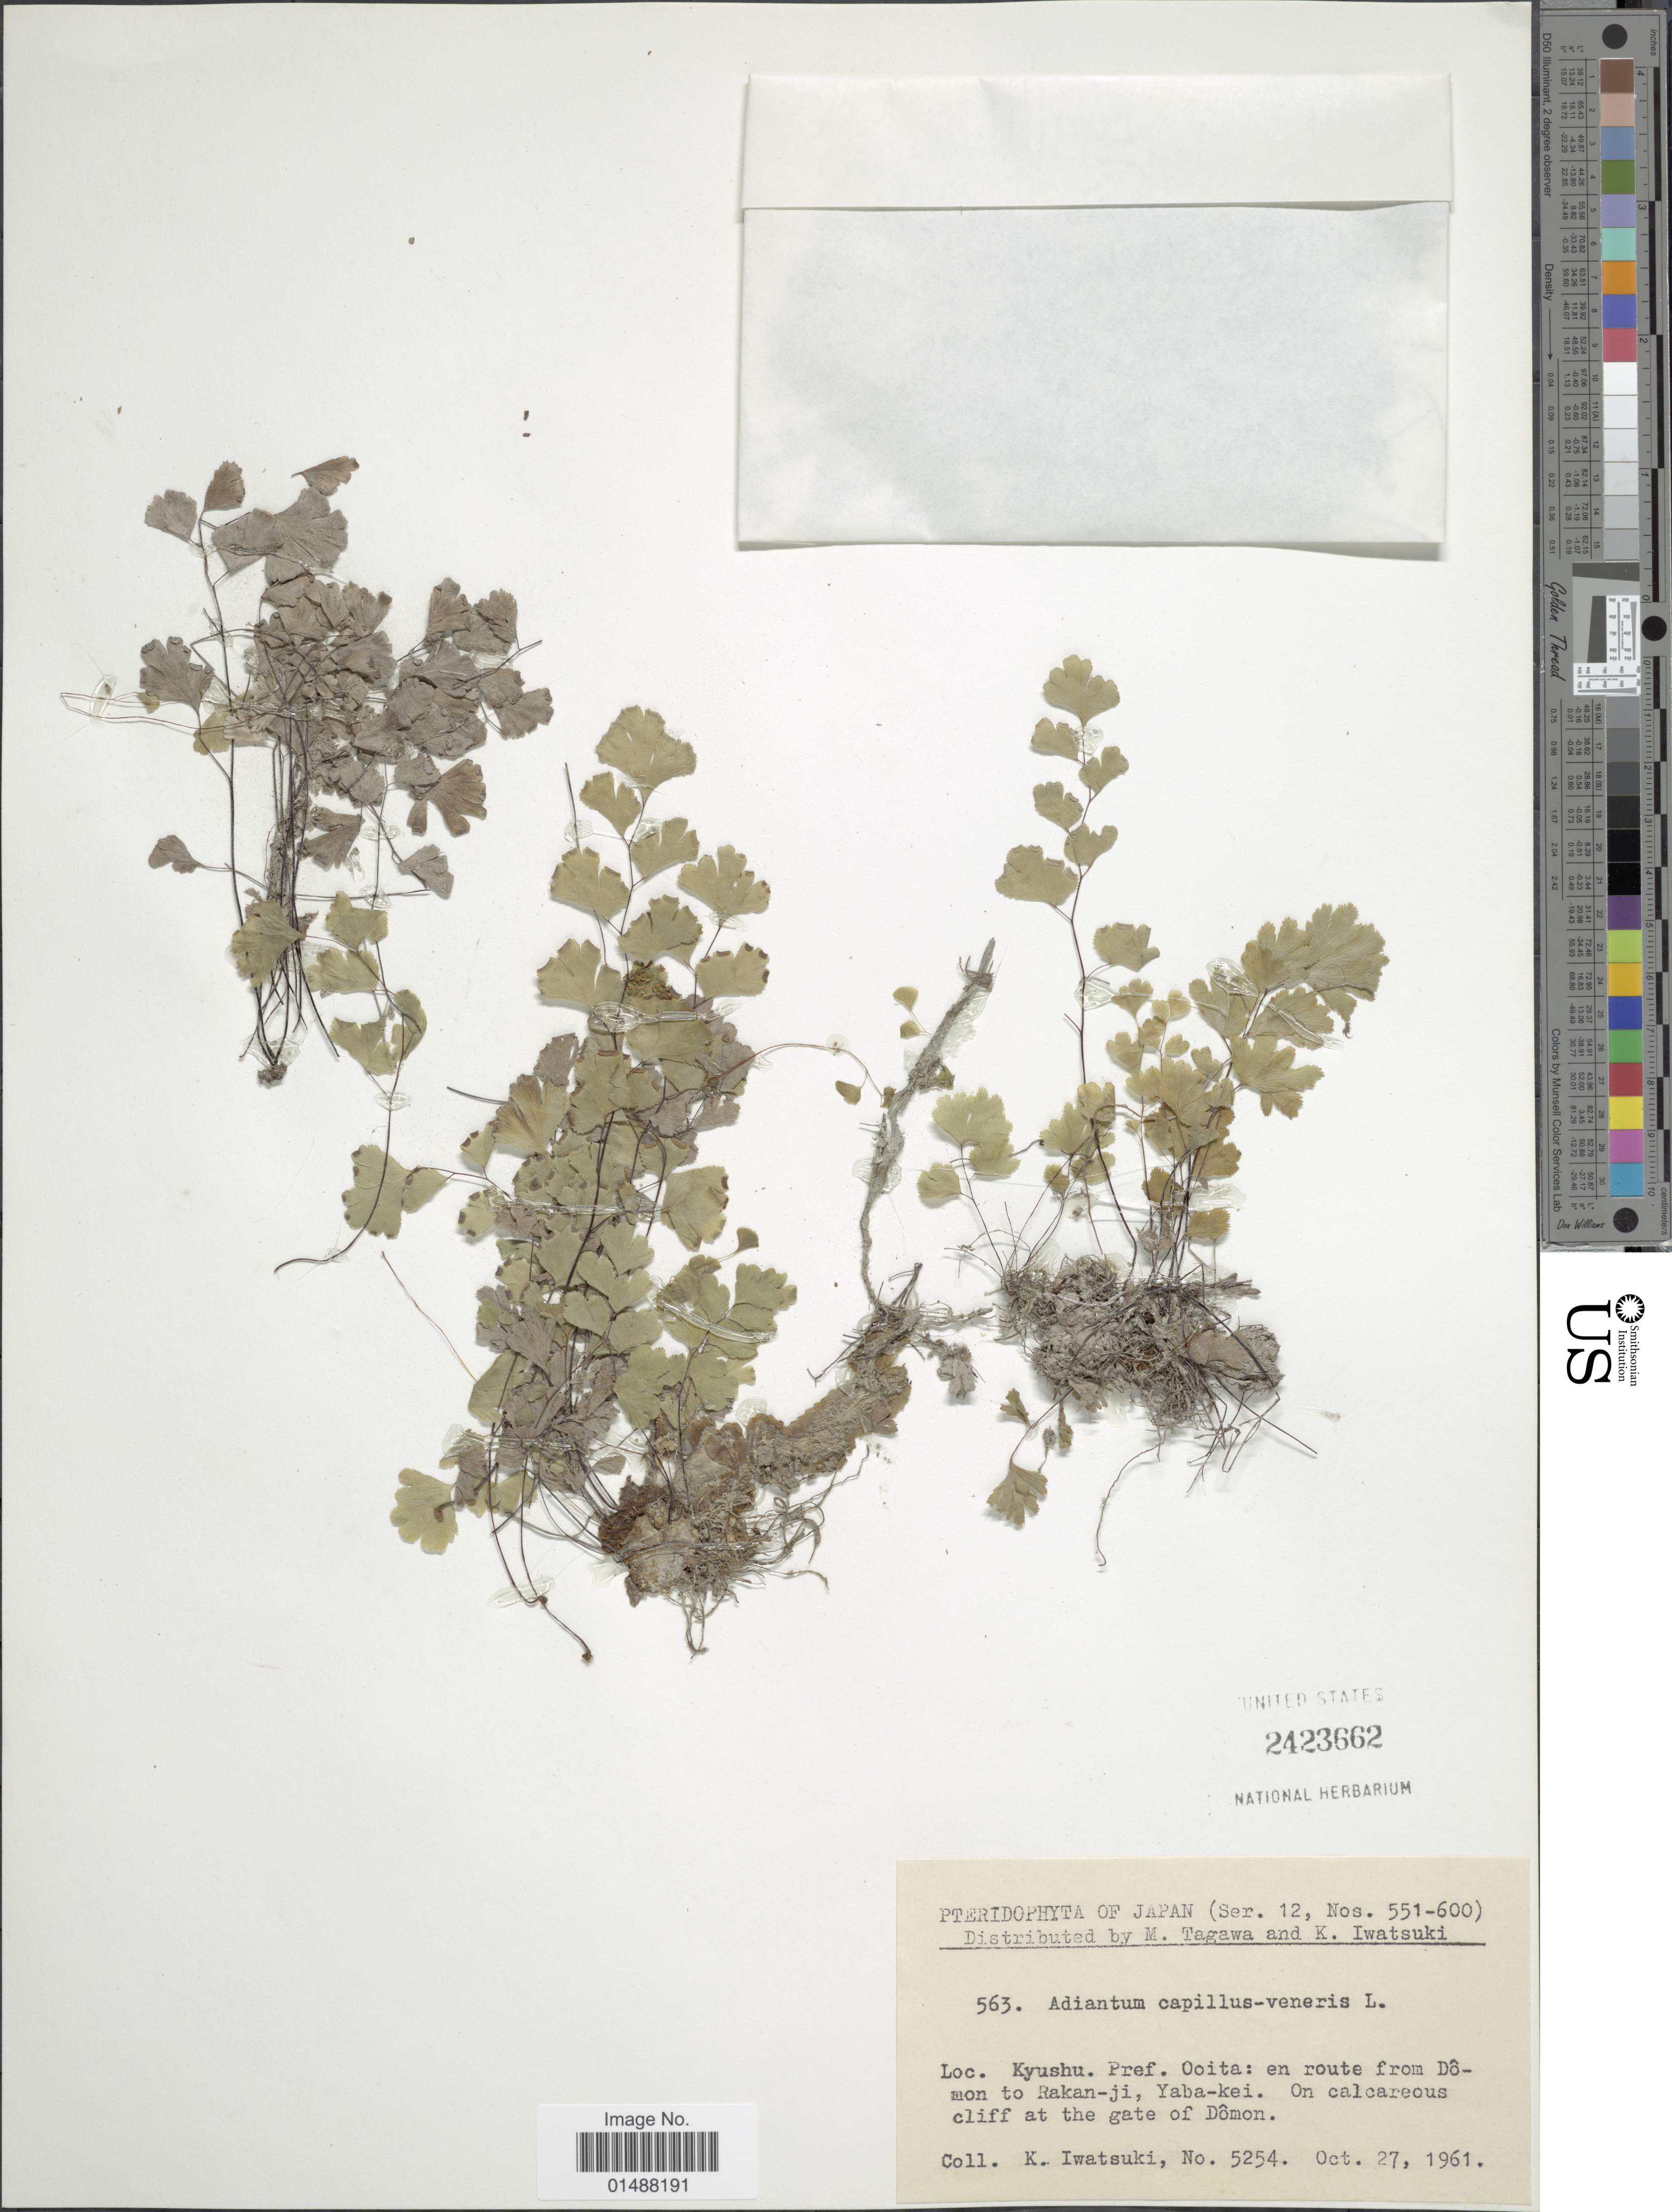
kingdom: Plantae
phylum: Tracheophyta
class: Polypodiopsida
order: Polypodiales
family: Pteridaceae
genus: Adiantum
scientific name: Adiantum capillus-veneris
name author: L.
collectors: K. Iwatsuki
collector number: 5254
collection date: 1961-10-27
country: Japan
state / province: Oita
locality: Kyushu. Pref. Ooita: en route from Do-mon to Rakan-ji, Yaba-kei.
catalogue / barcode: US 2423662